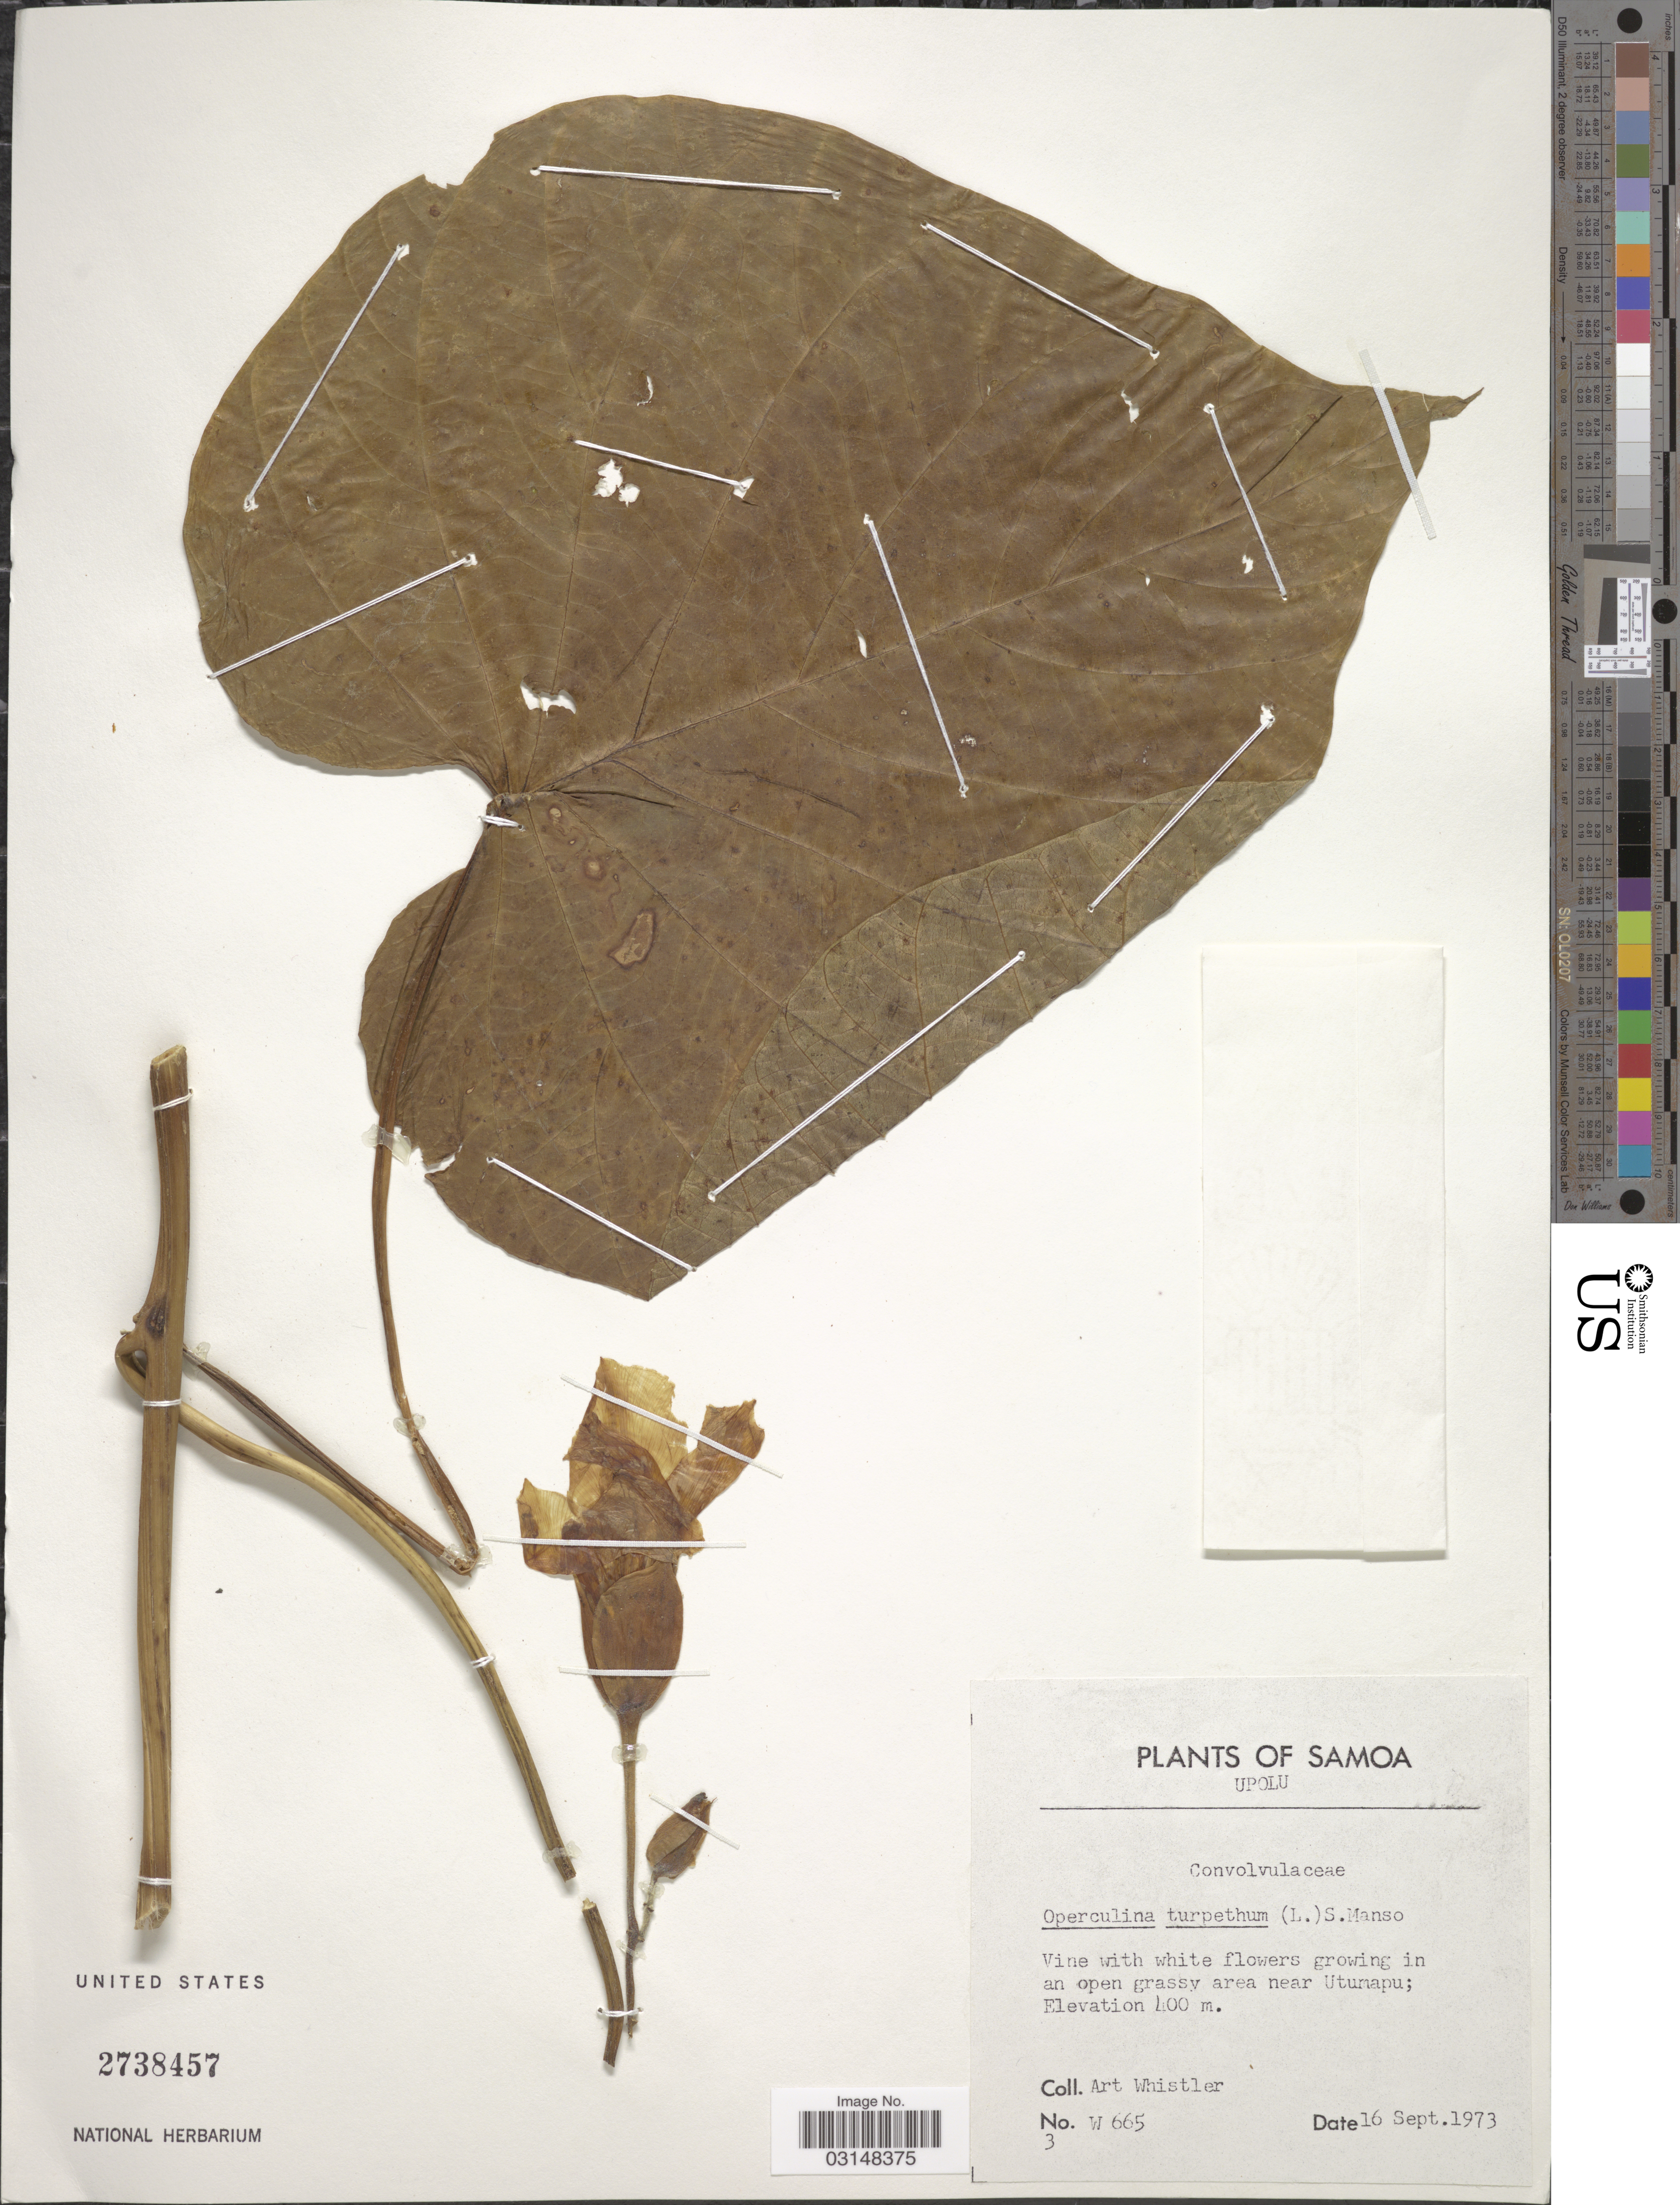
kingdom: Plantae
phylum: Tracheophyta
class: Magnoliopsida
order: Solanales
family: Convolvulaceae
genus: Operculina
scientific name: Operculina turpethum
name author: (L.) Silva Manso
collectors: A. Whistler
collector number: W665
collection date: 1973-09-16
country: Samoa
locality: Samoa, Upolu, open grassy area near Utumapu.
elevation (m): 400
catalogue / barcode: US 2738457